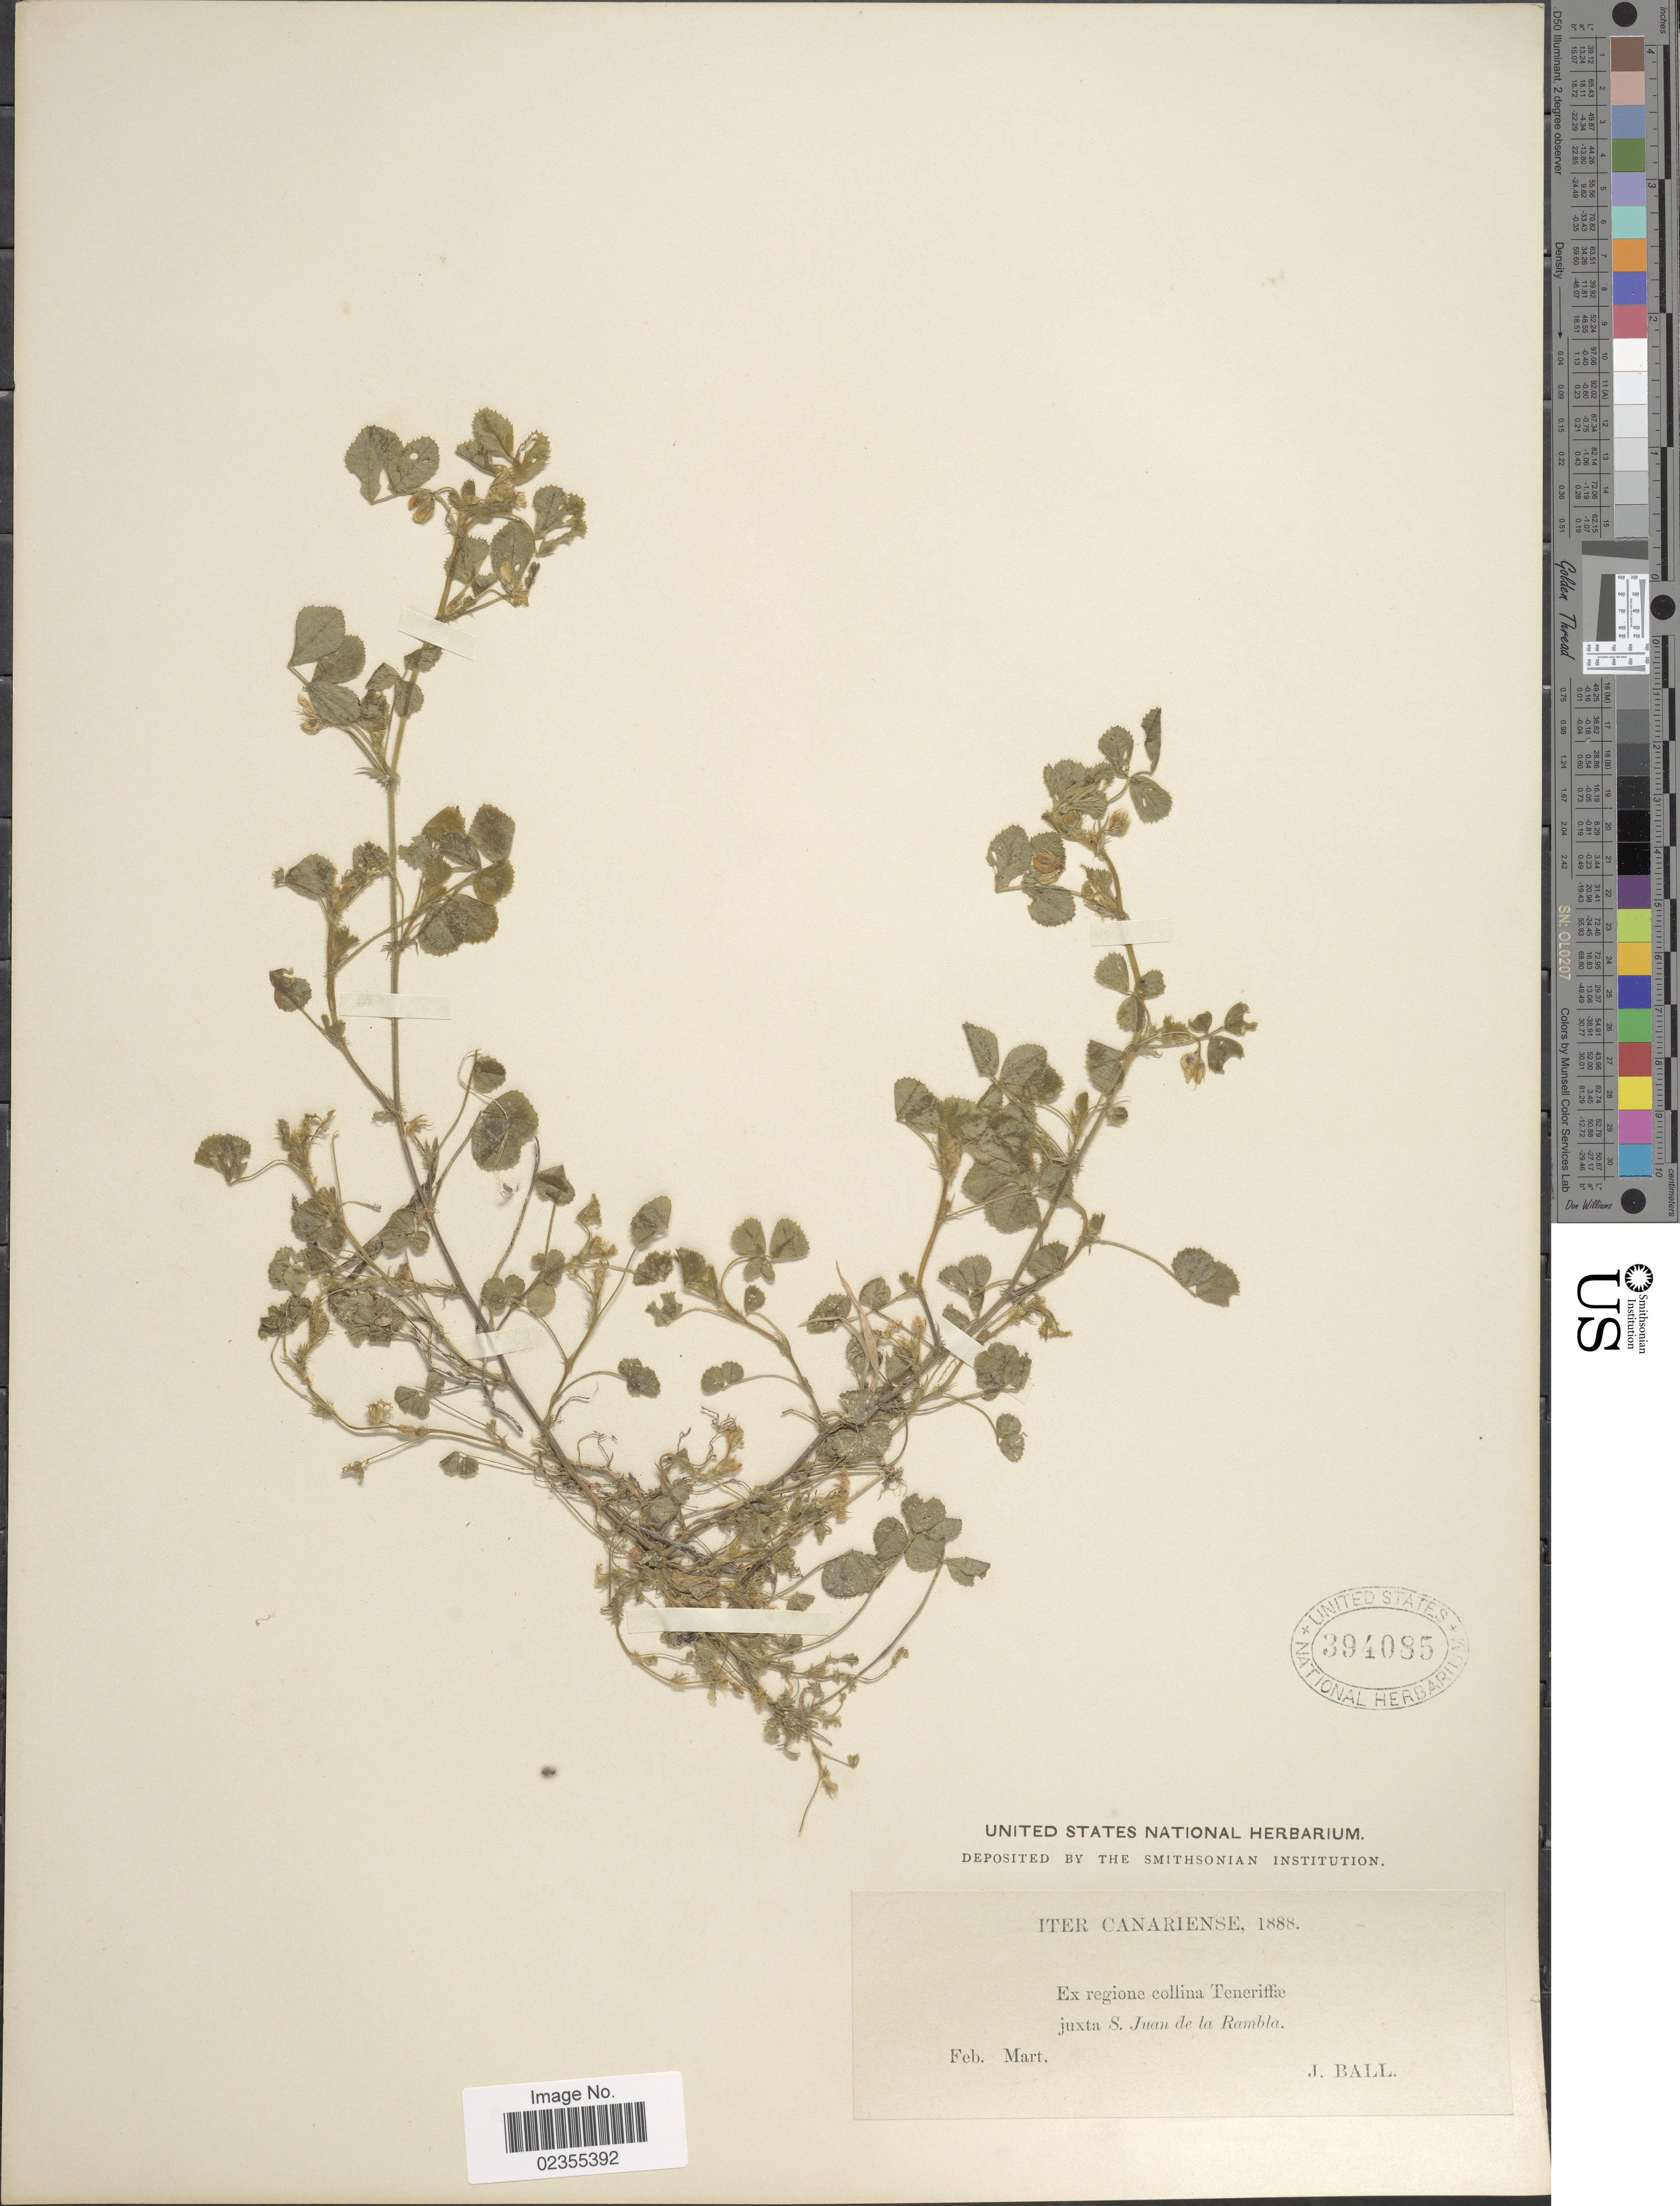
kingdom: Plantae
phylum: Tracheophyta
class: Magnoliopsida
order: Fabales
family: Fabaceae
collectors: J. Ball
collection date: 1888-02/1888-03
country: Spain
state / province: Canarias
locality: Iter Canariense, regione collina Teneriffæ juxta S. Juan de la Rambla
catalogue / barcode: US 394085